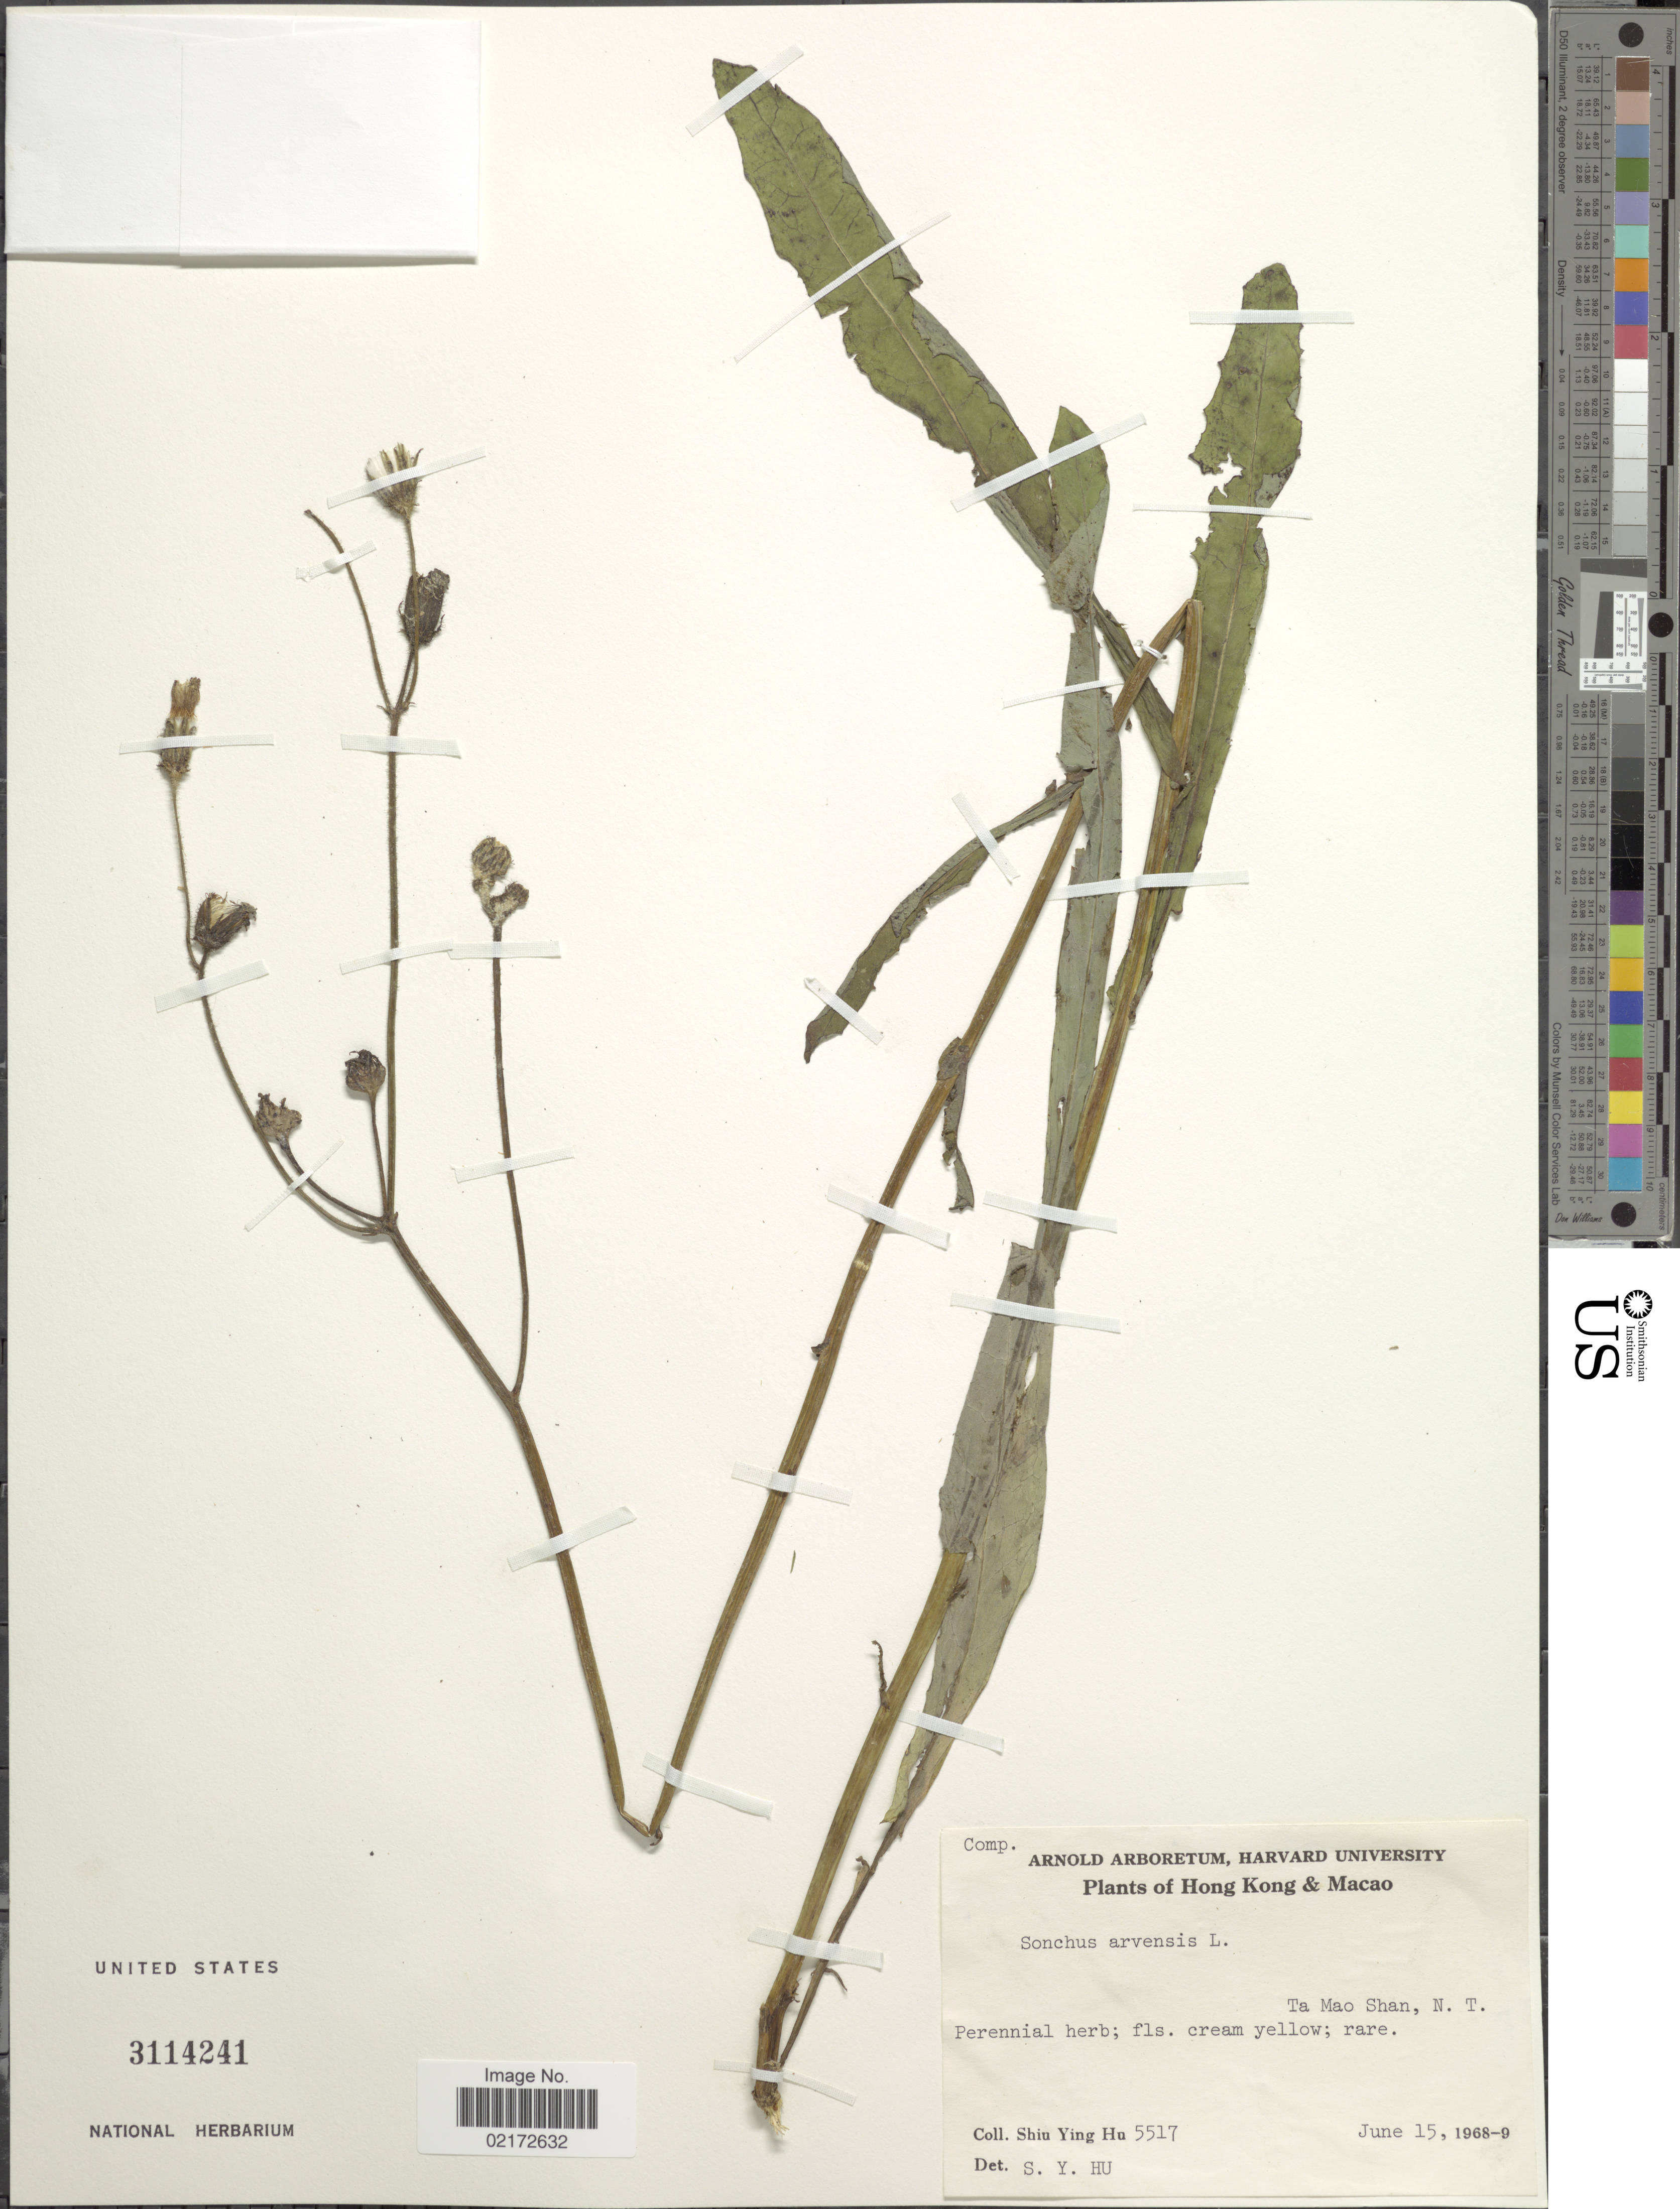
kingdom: Plantae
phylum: Tracheophyta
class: Magnoliopsida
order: Asterales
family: Asteraceae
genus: Sonchus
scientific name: Sonchus arvensis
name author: L.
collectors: S. Y. Hu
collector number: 5517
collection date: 1968-06-15/1969-06-15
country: China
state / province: Hong Kong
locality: Hong Kong & Macao. Ta Mao Shan, N.T.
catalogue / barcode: US 3114241